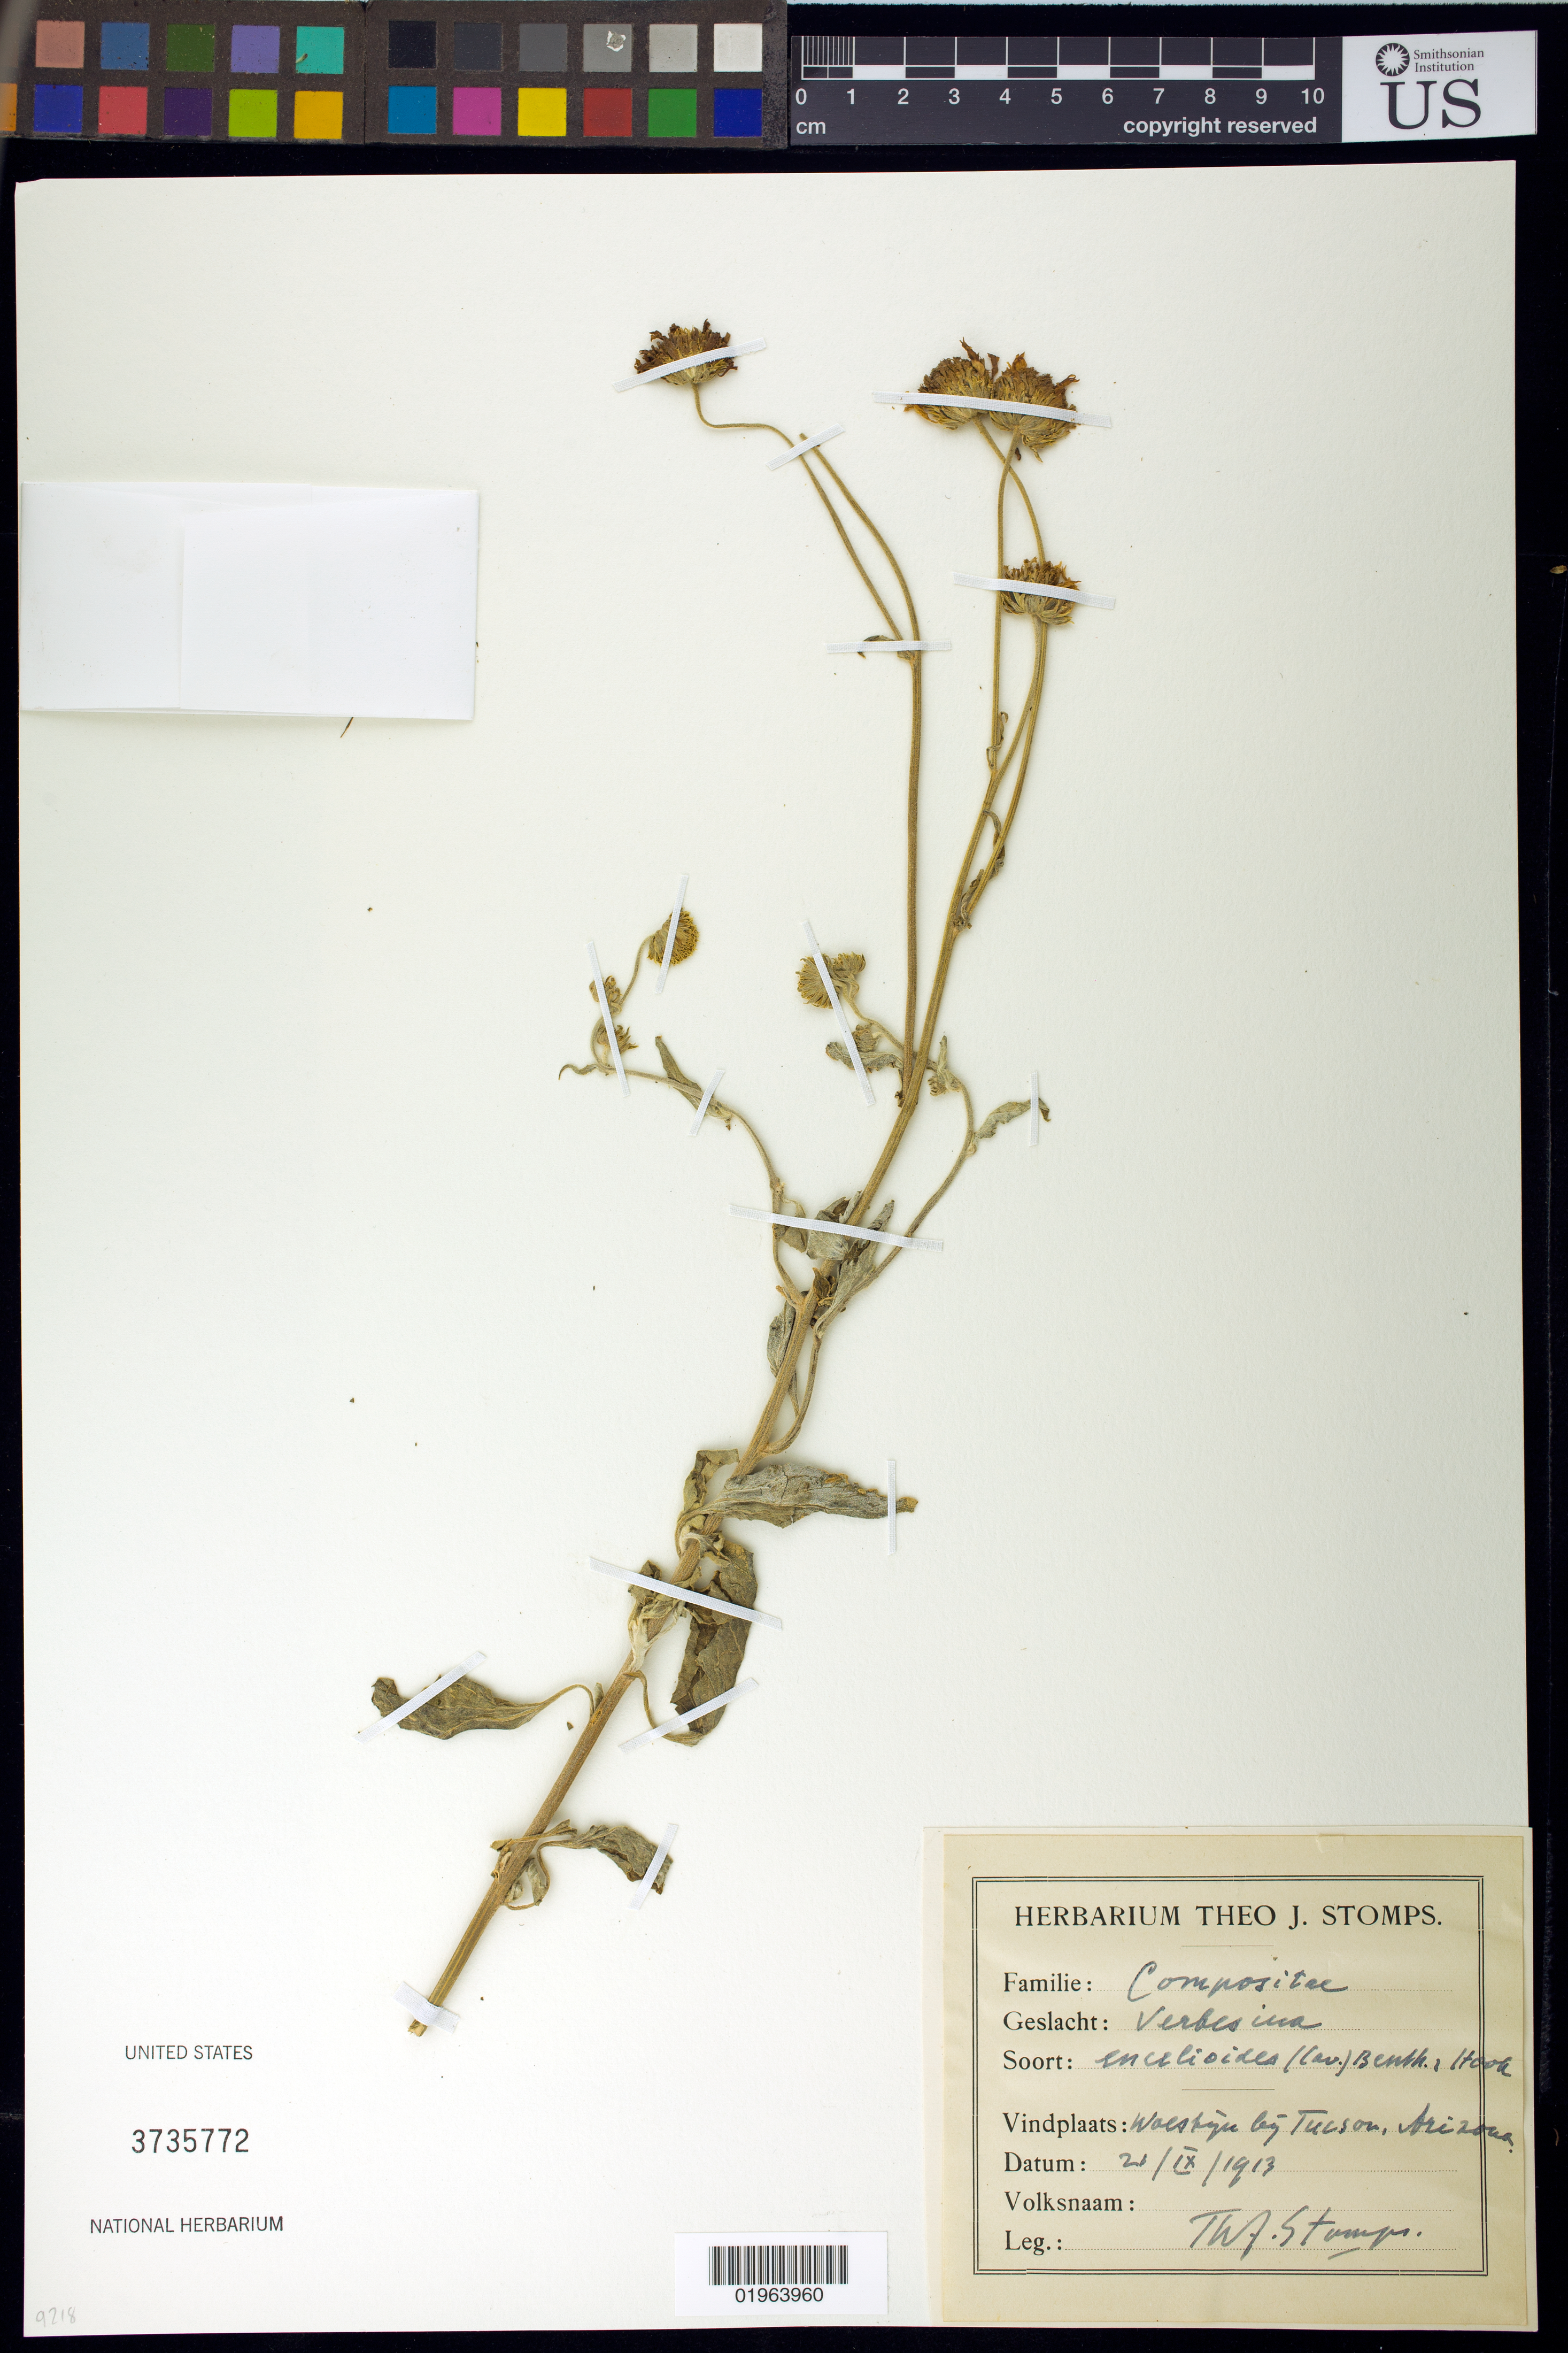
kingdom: Plantae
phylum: Tracheophyta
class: Magnoliopsida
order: Asterales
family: Asteraceae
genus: Verbesina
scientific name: Verbesina encelioides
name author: (Cav.) Benth. & Hook. ex A. Gray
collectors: T. Stomps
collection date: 1913-09-21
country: United States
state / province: Arizona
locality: Tucson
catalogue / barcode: US 3735772